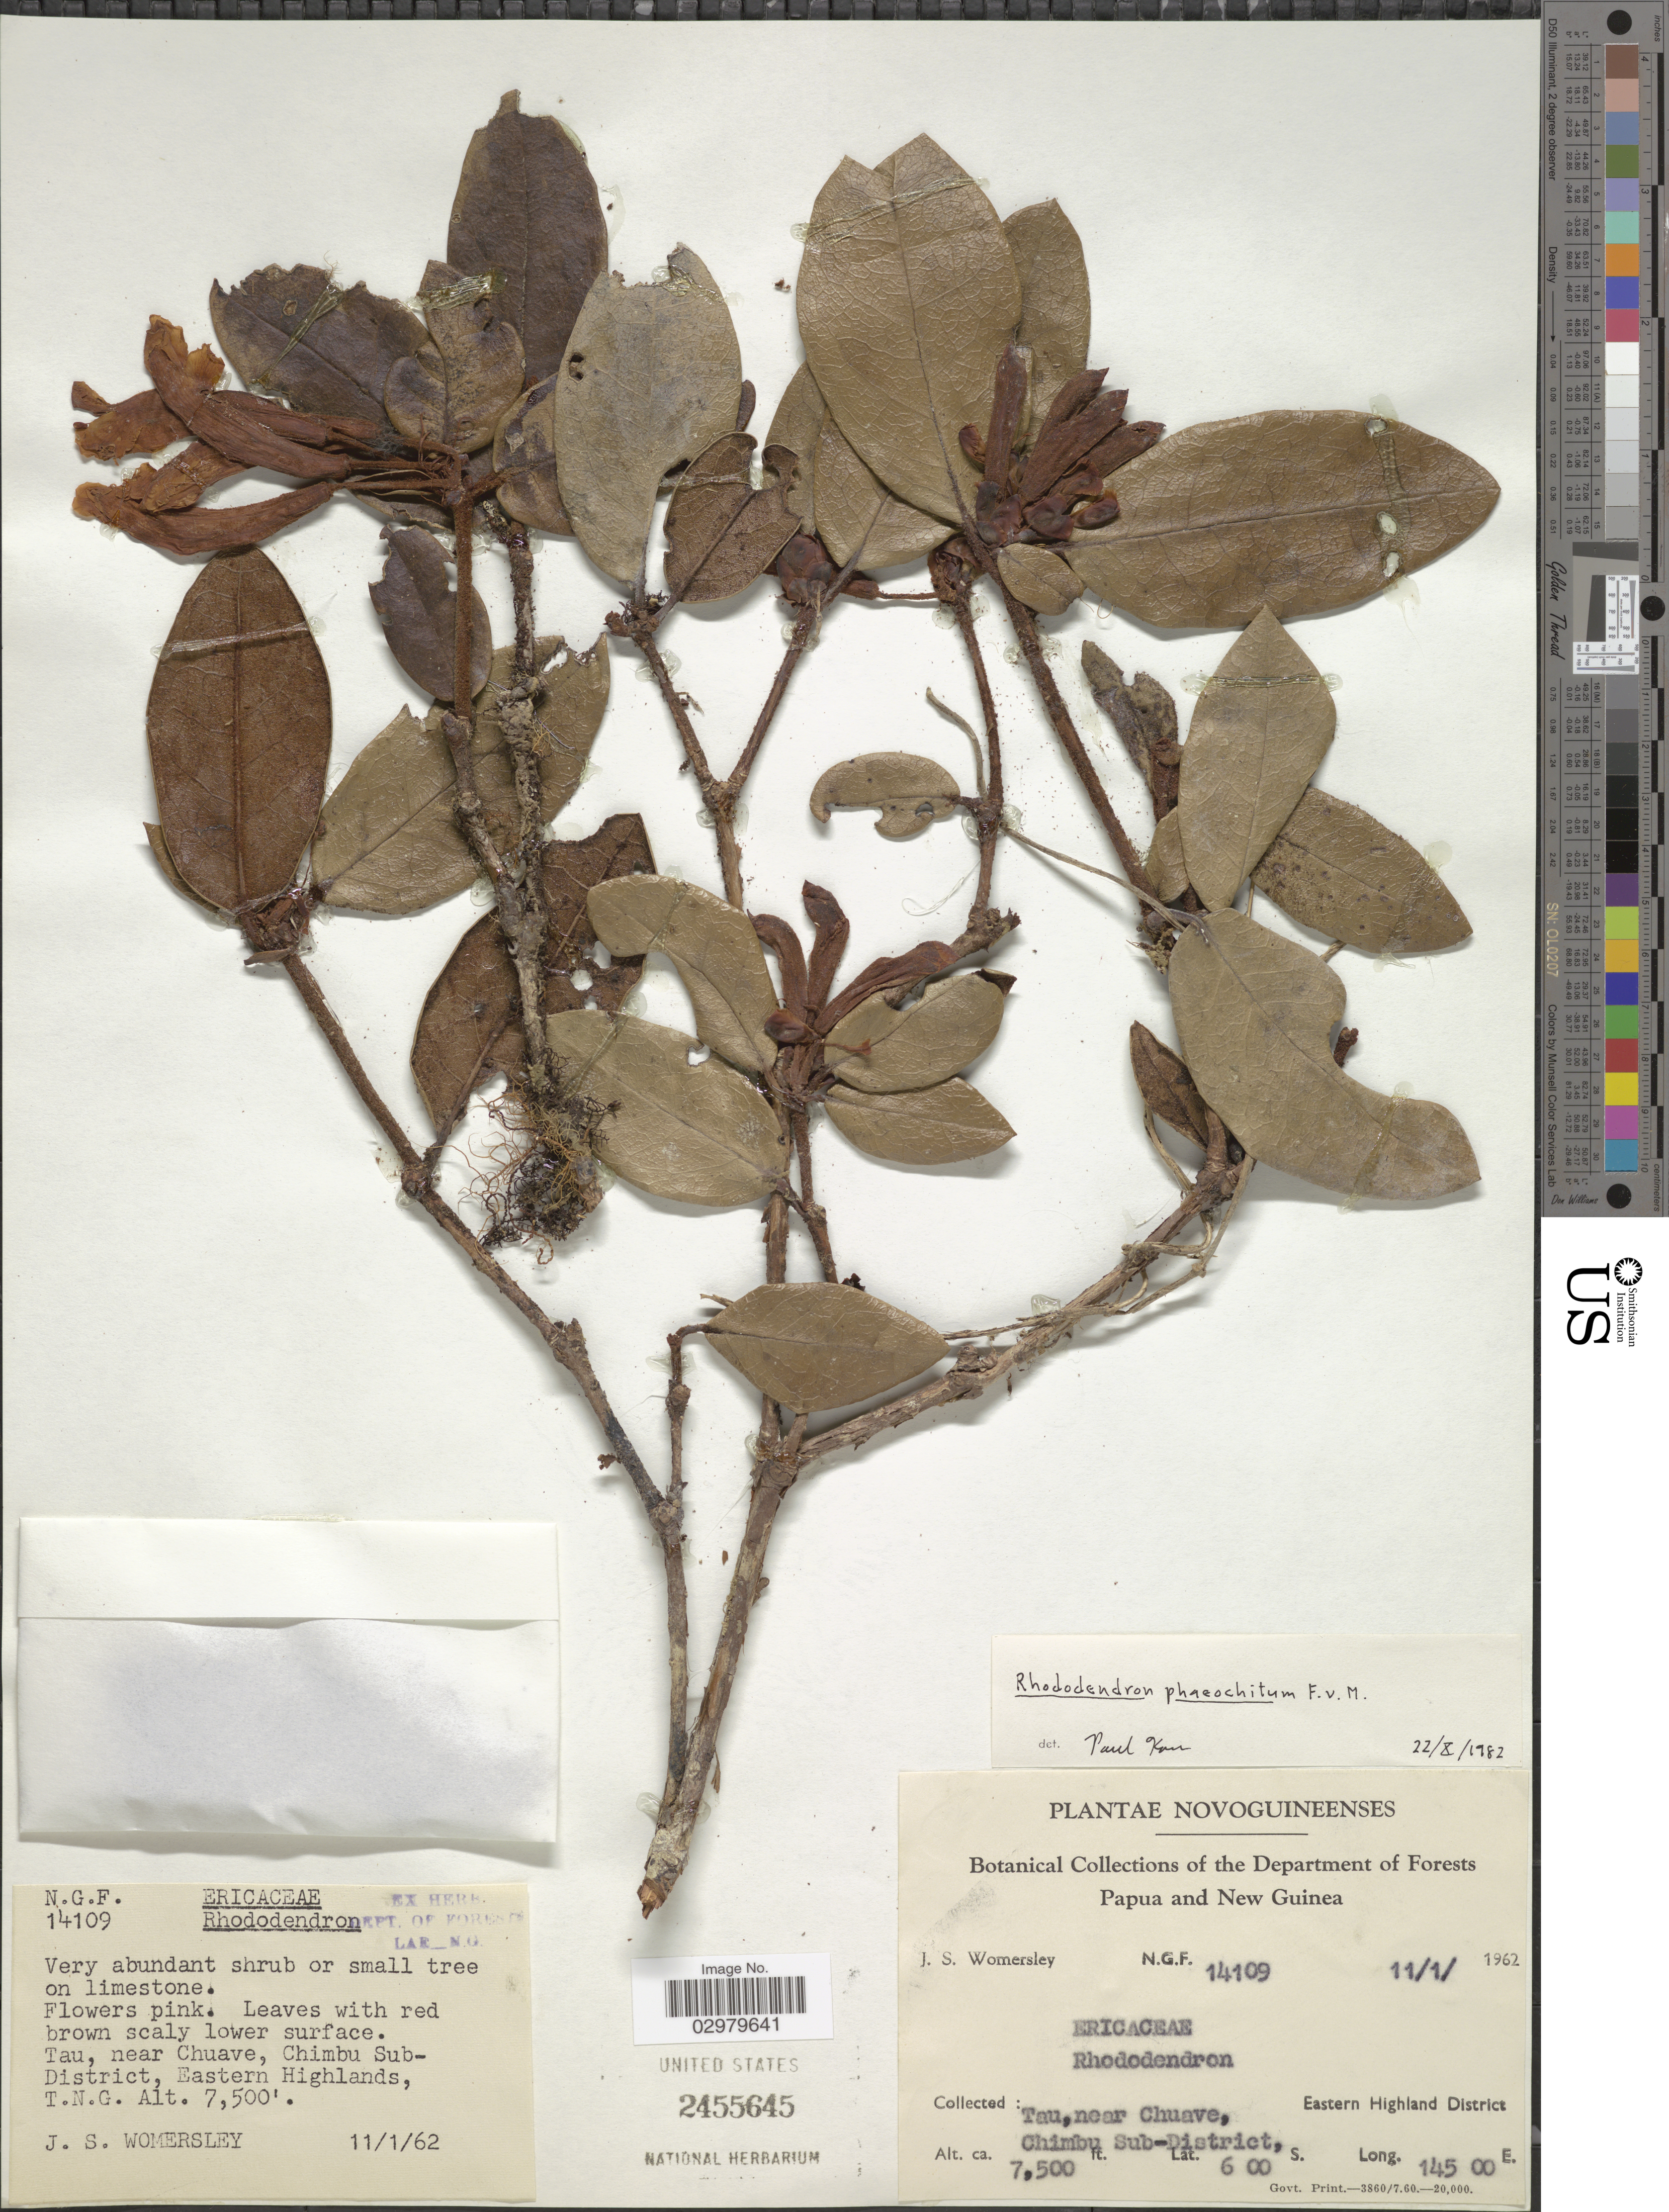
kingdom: Plantae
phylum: Tracheophyta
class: Magnoliopsida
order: Ericales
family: Ericaceae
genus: Rhododendron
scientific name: Rhododendron phaeochitum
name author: F. Muell.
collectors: J. S. Womersley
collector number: N.G.F. 14109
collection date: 1962-01-11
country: Papua New Guinea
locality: Papua and New Guinea. Tau, near Chuave, Chimbu Sub-District, Eastern Highlands Districts, T.N.G.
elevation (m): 2286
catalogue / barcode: US 2455645